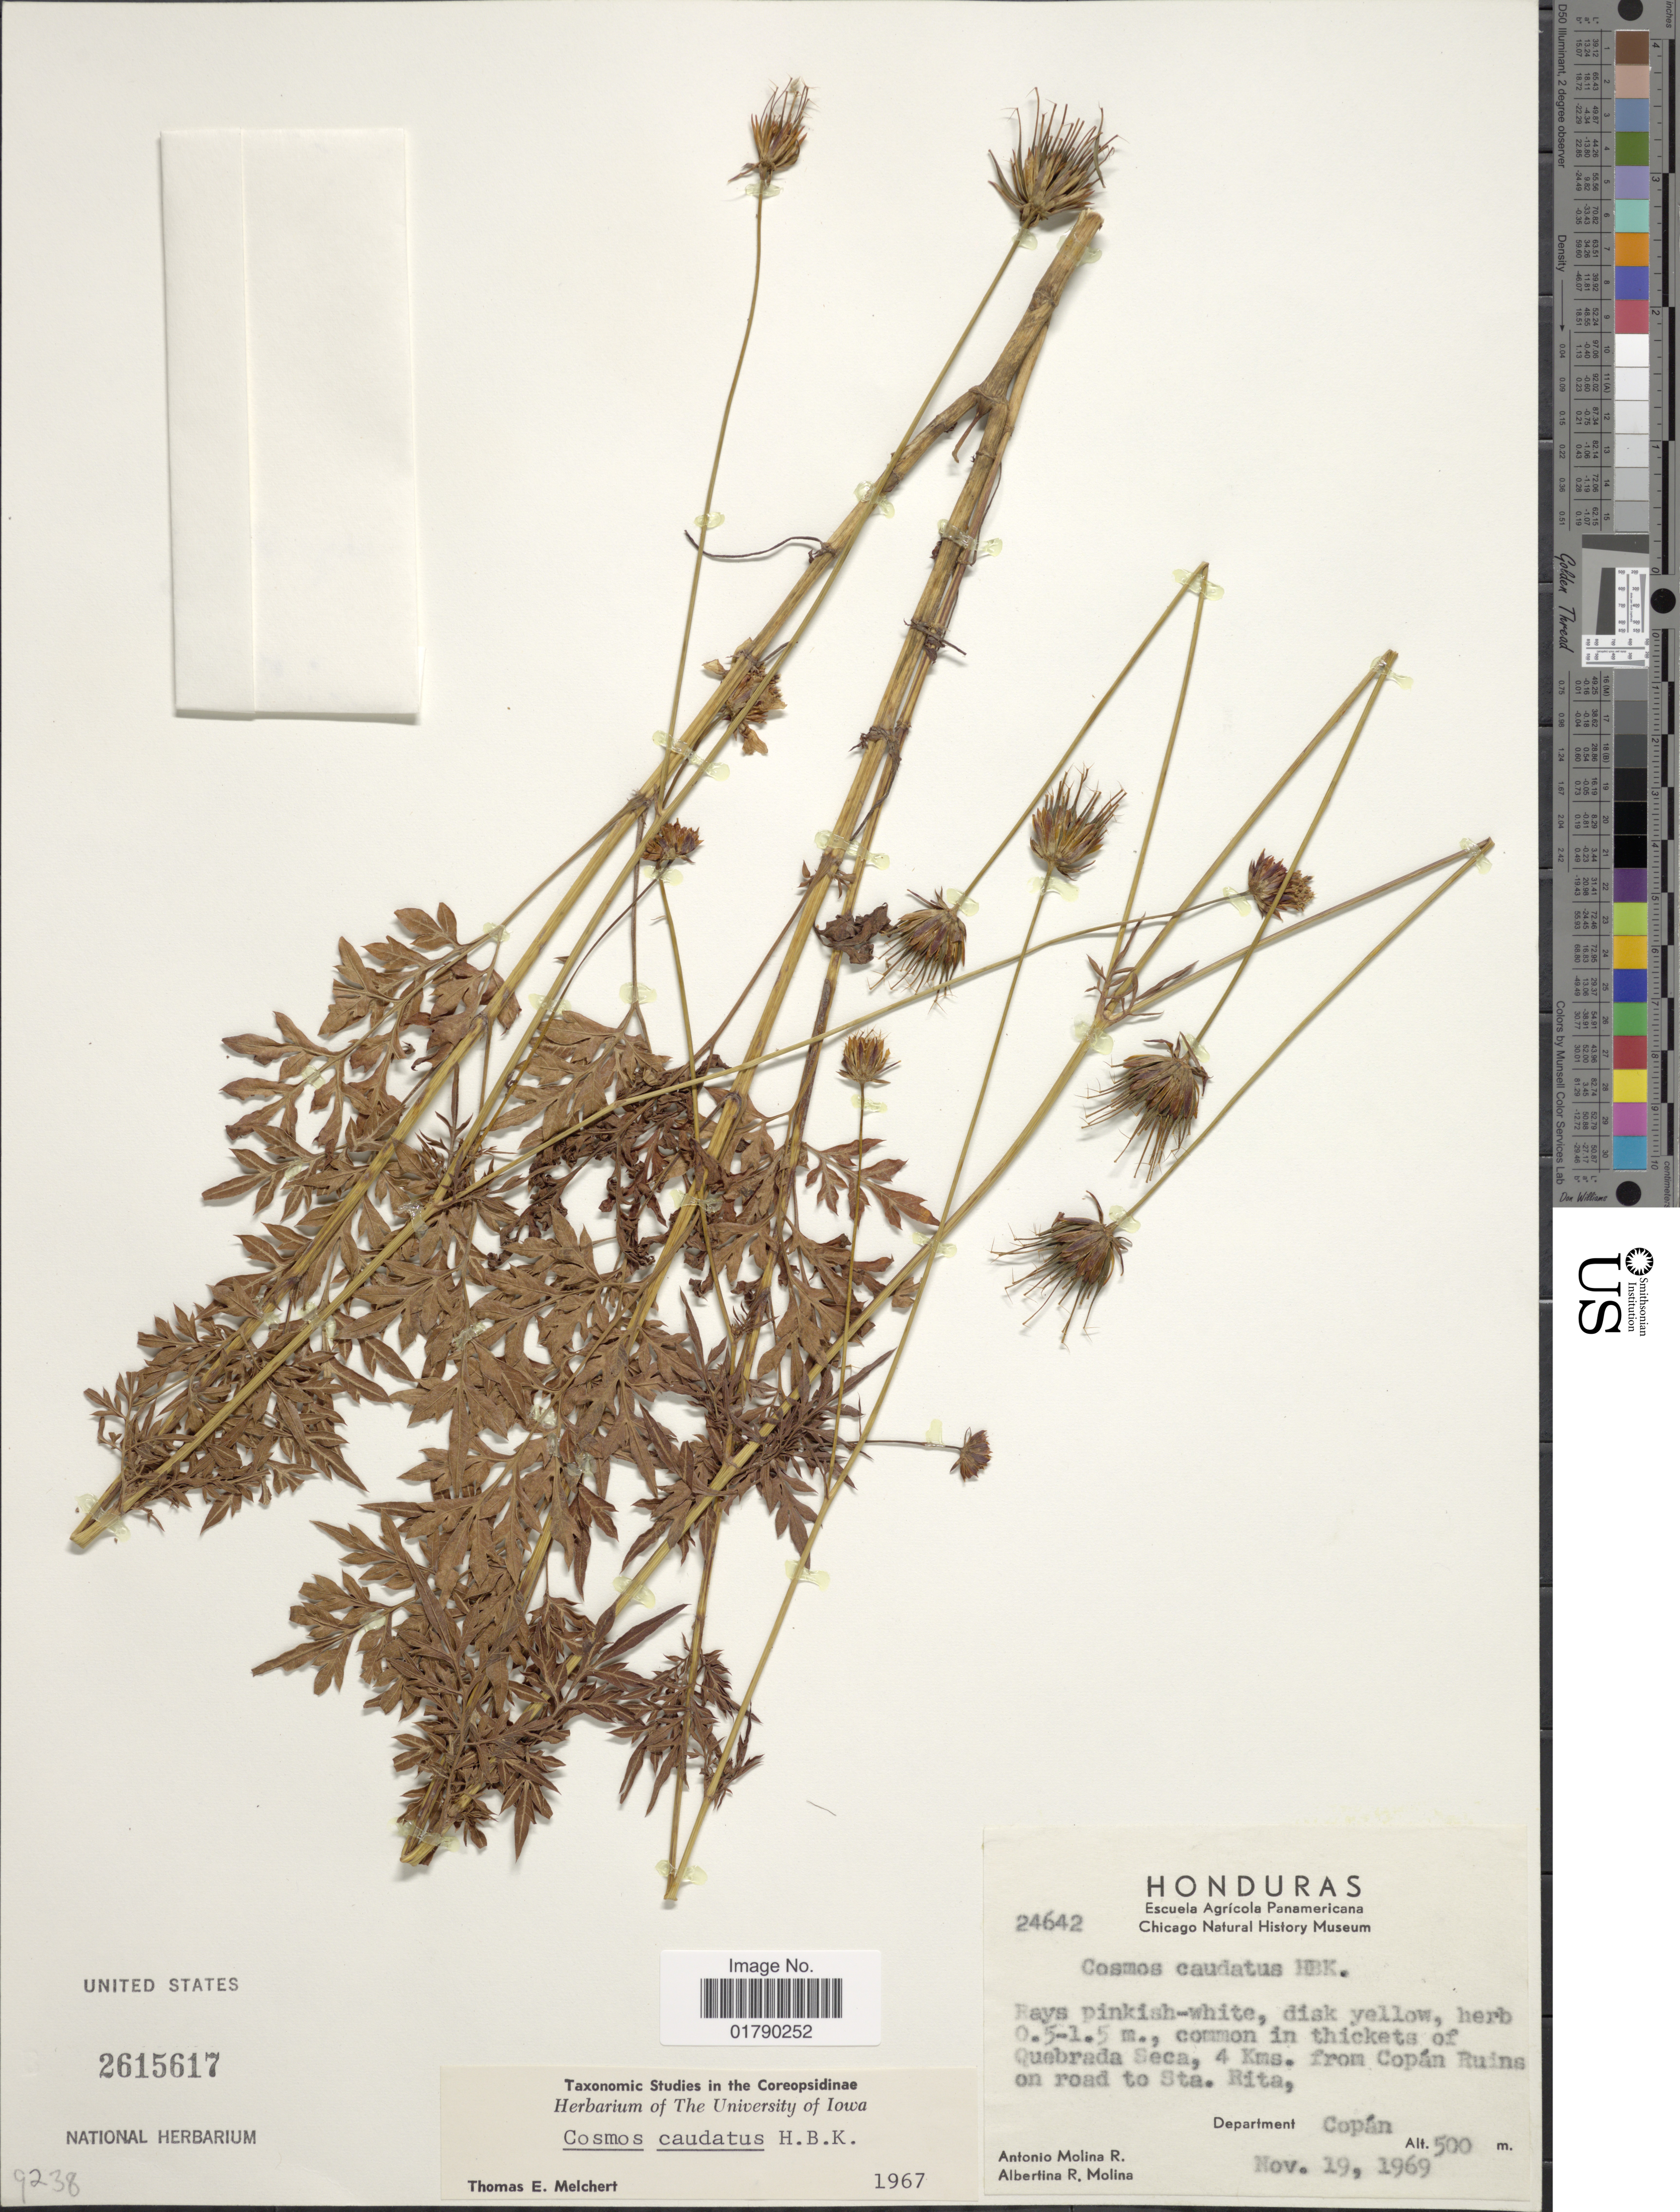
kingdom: Plantae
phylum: Tracheophyta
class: Magnoliopsida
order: Asterales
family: Asteraceae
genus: Cosmos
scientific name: Cosmos caudatus var. exaristatus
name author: Sherff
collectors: A. Molina R. & A. R. Molina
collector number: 24642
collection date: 1969-11-19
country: Honduras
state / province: Copán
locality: Thickets of Quebrada Seca, 4 kms from Copan ruins on road to Sta. Rita.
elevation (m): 500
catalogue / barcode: US 2615617